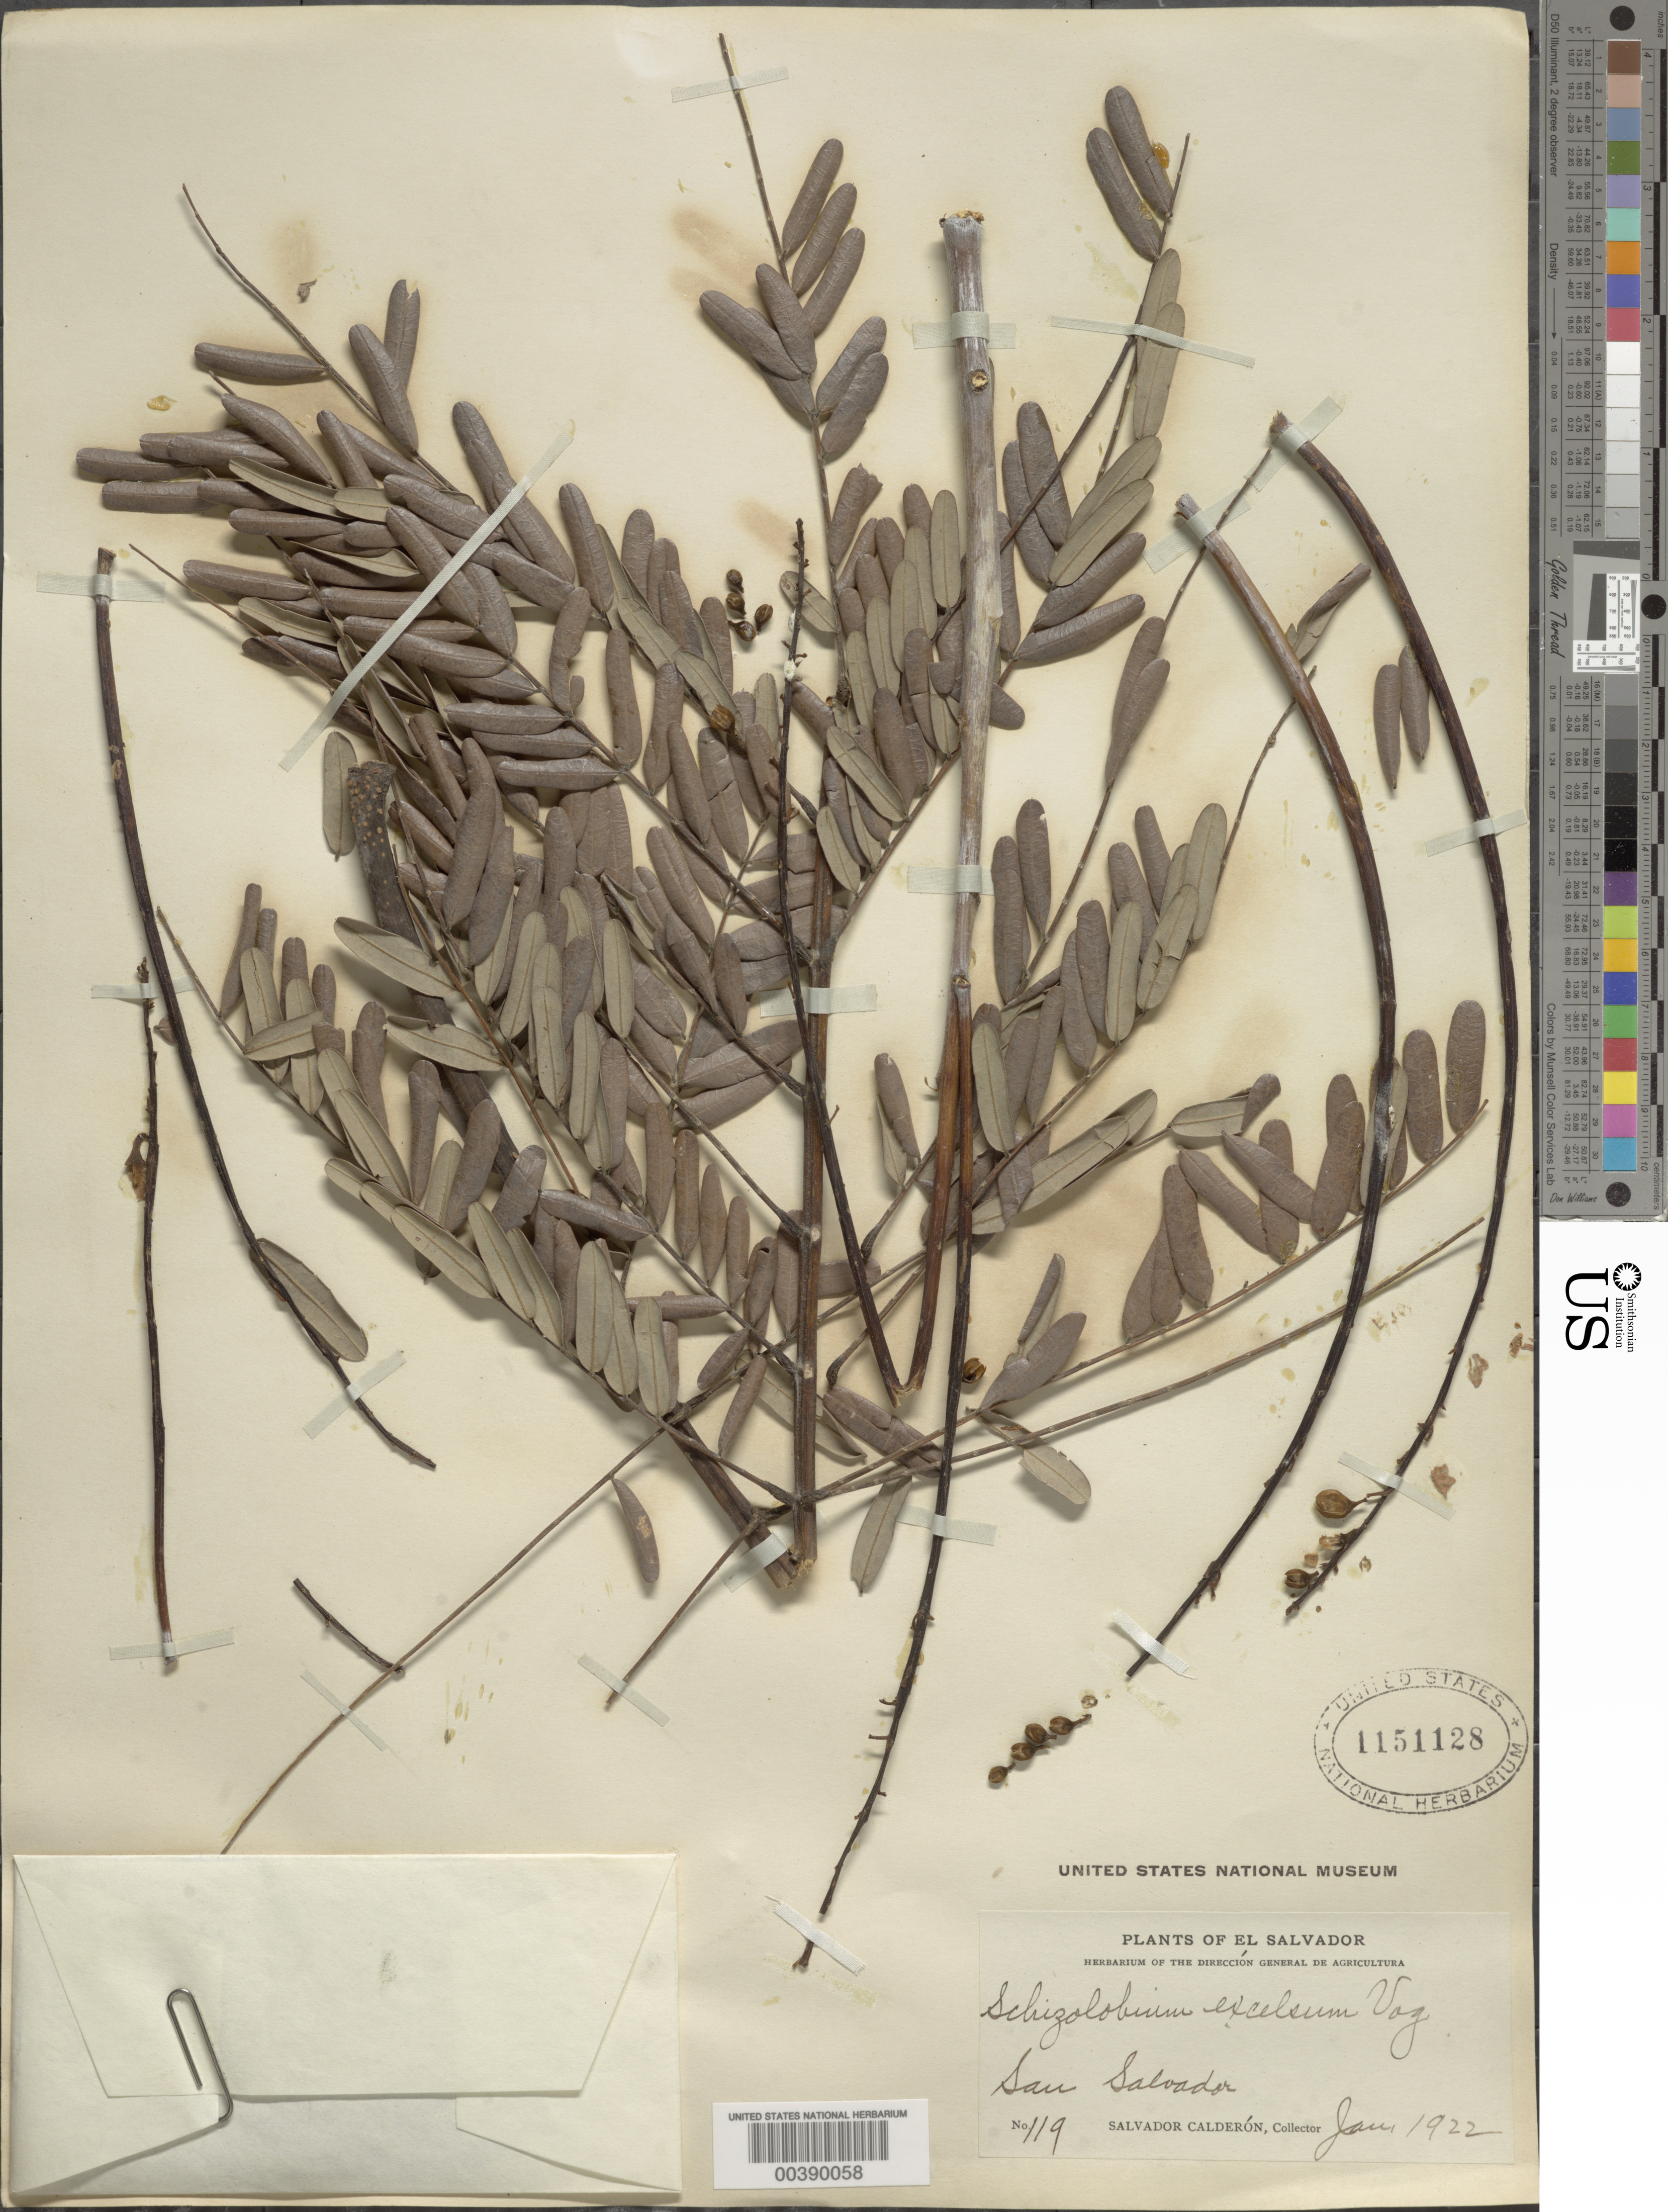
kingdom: Plantae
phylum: Tracheophyta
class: Magnoliopsida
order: Fabales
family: Fabaceae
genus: Schizolobium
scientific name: Schizolobium parahyba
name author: (Vell.) S.F. Blake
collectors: S. Calderón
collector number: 119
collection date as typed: Jan 1922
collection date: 1922-01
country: El Salvador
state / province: San Salvador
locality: San salvador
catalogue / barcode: US 1151128